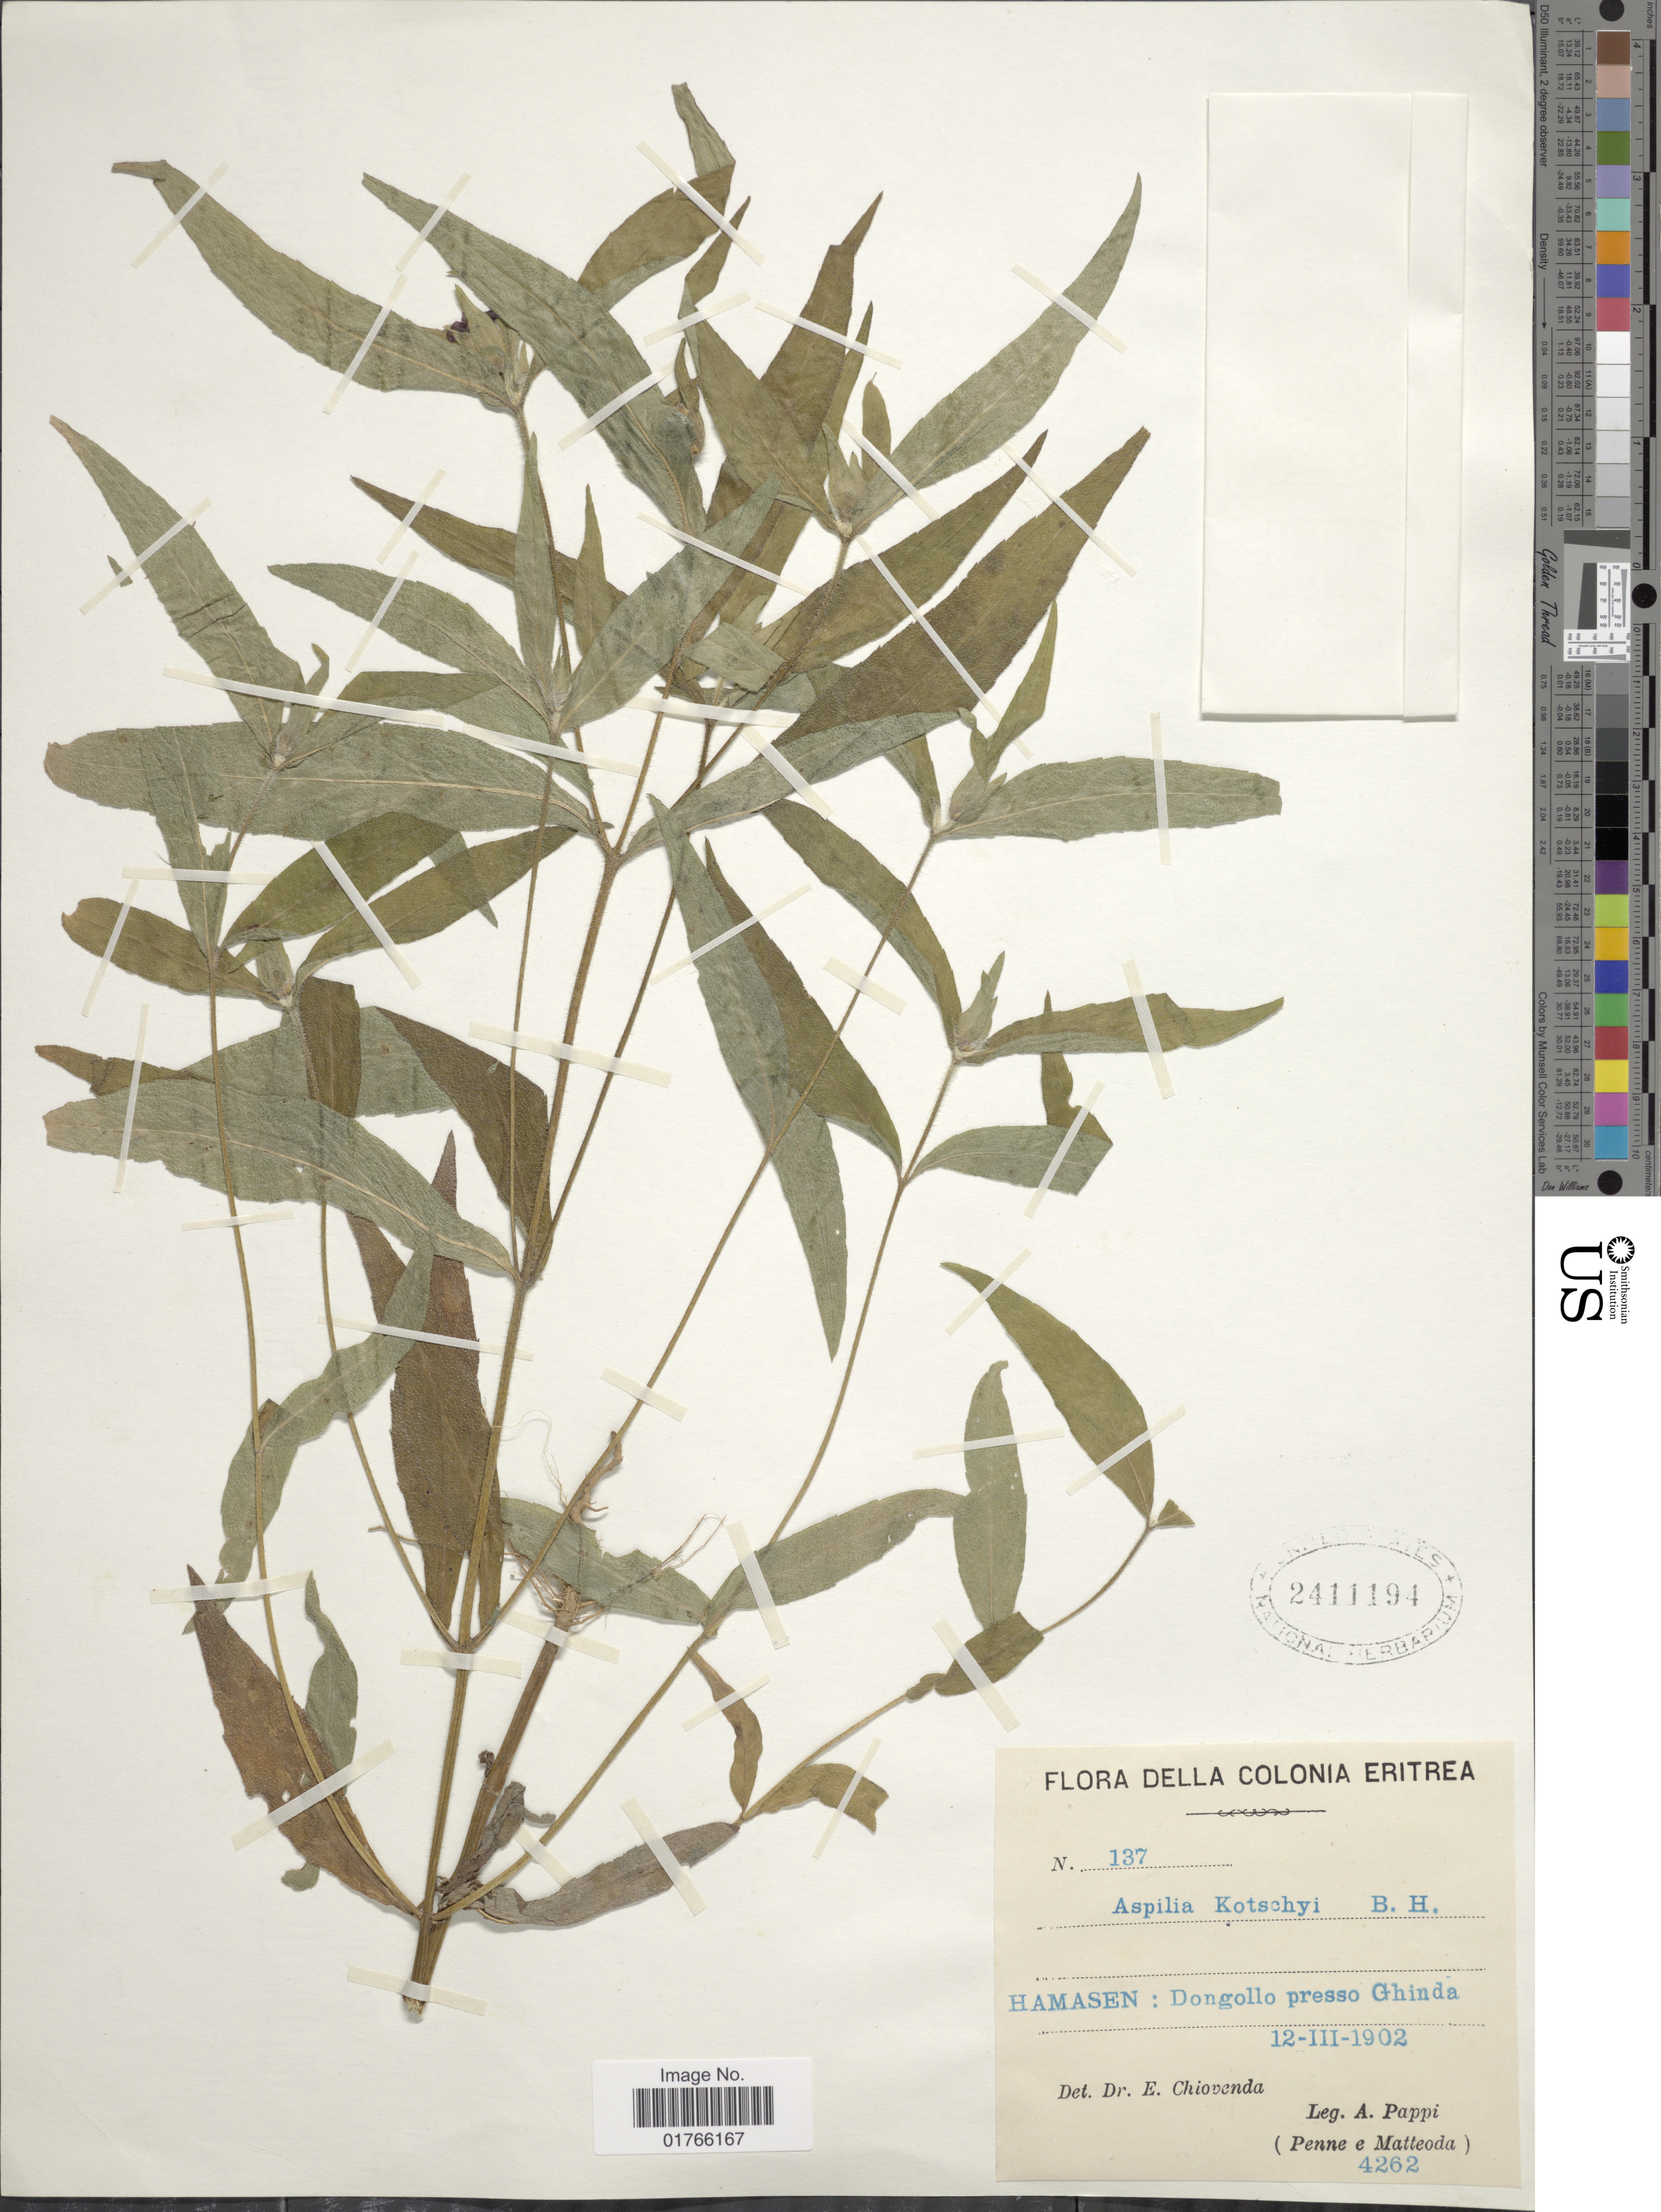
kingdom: Plantae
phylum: Tracheophyta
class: Magnoliopsida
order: Asterales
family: Asteraceae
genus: Aspilia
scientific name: Aspilia kotschyi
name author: (Sch. Bip.) Oliv.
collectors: A. Pappi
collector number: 4262/137*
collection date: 1902-03-12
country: Eritrea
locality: Hamasen, Dongollo presso Ghinda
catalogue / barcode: US 2411194